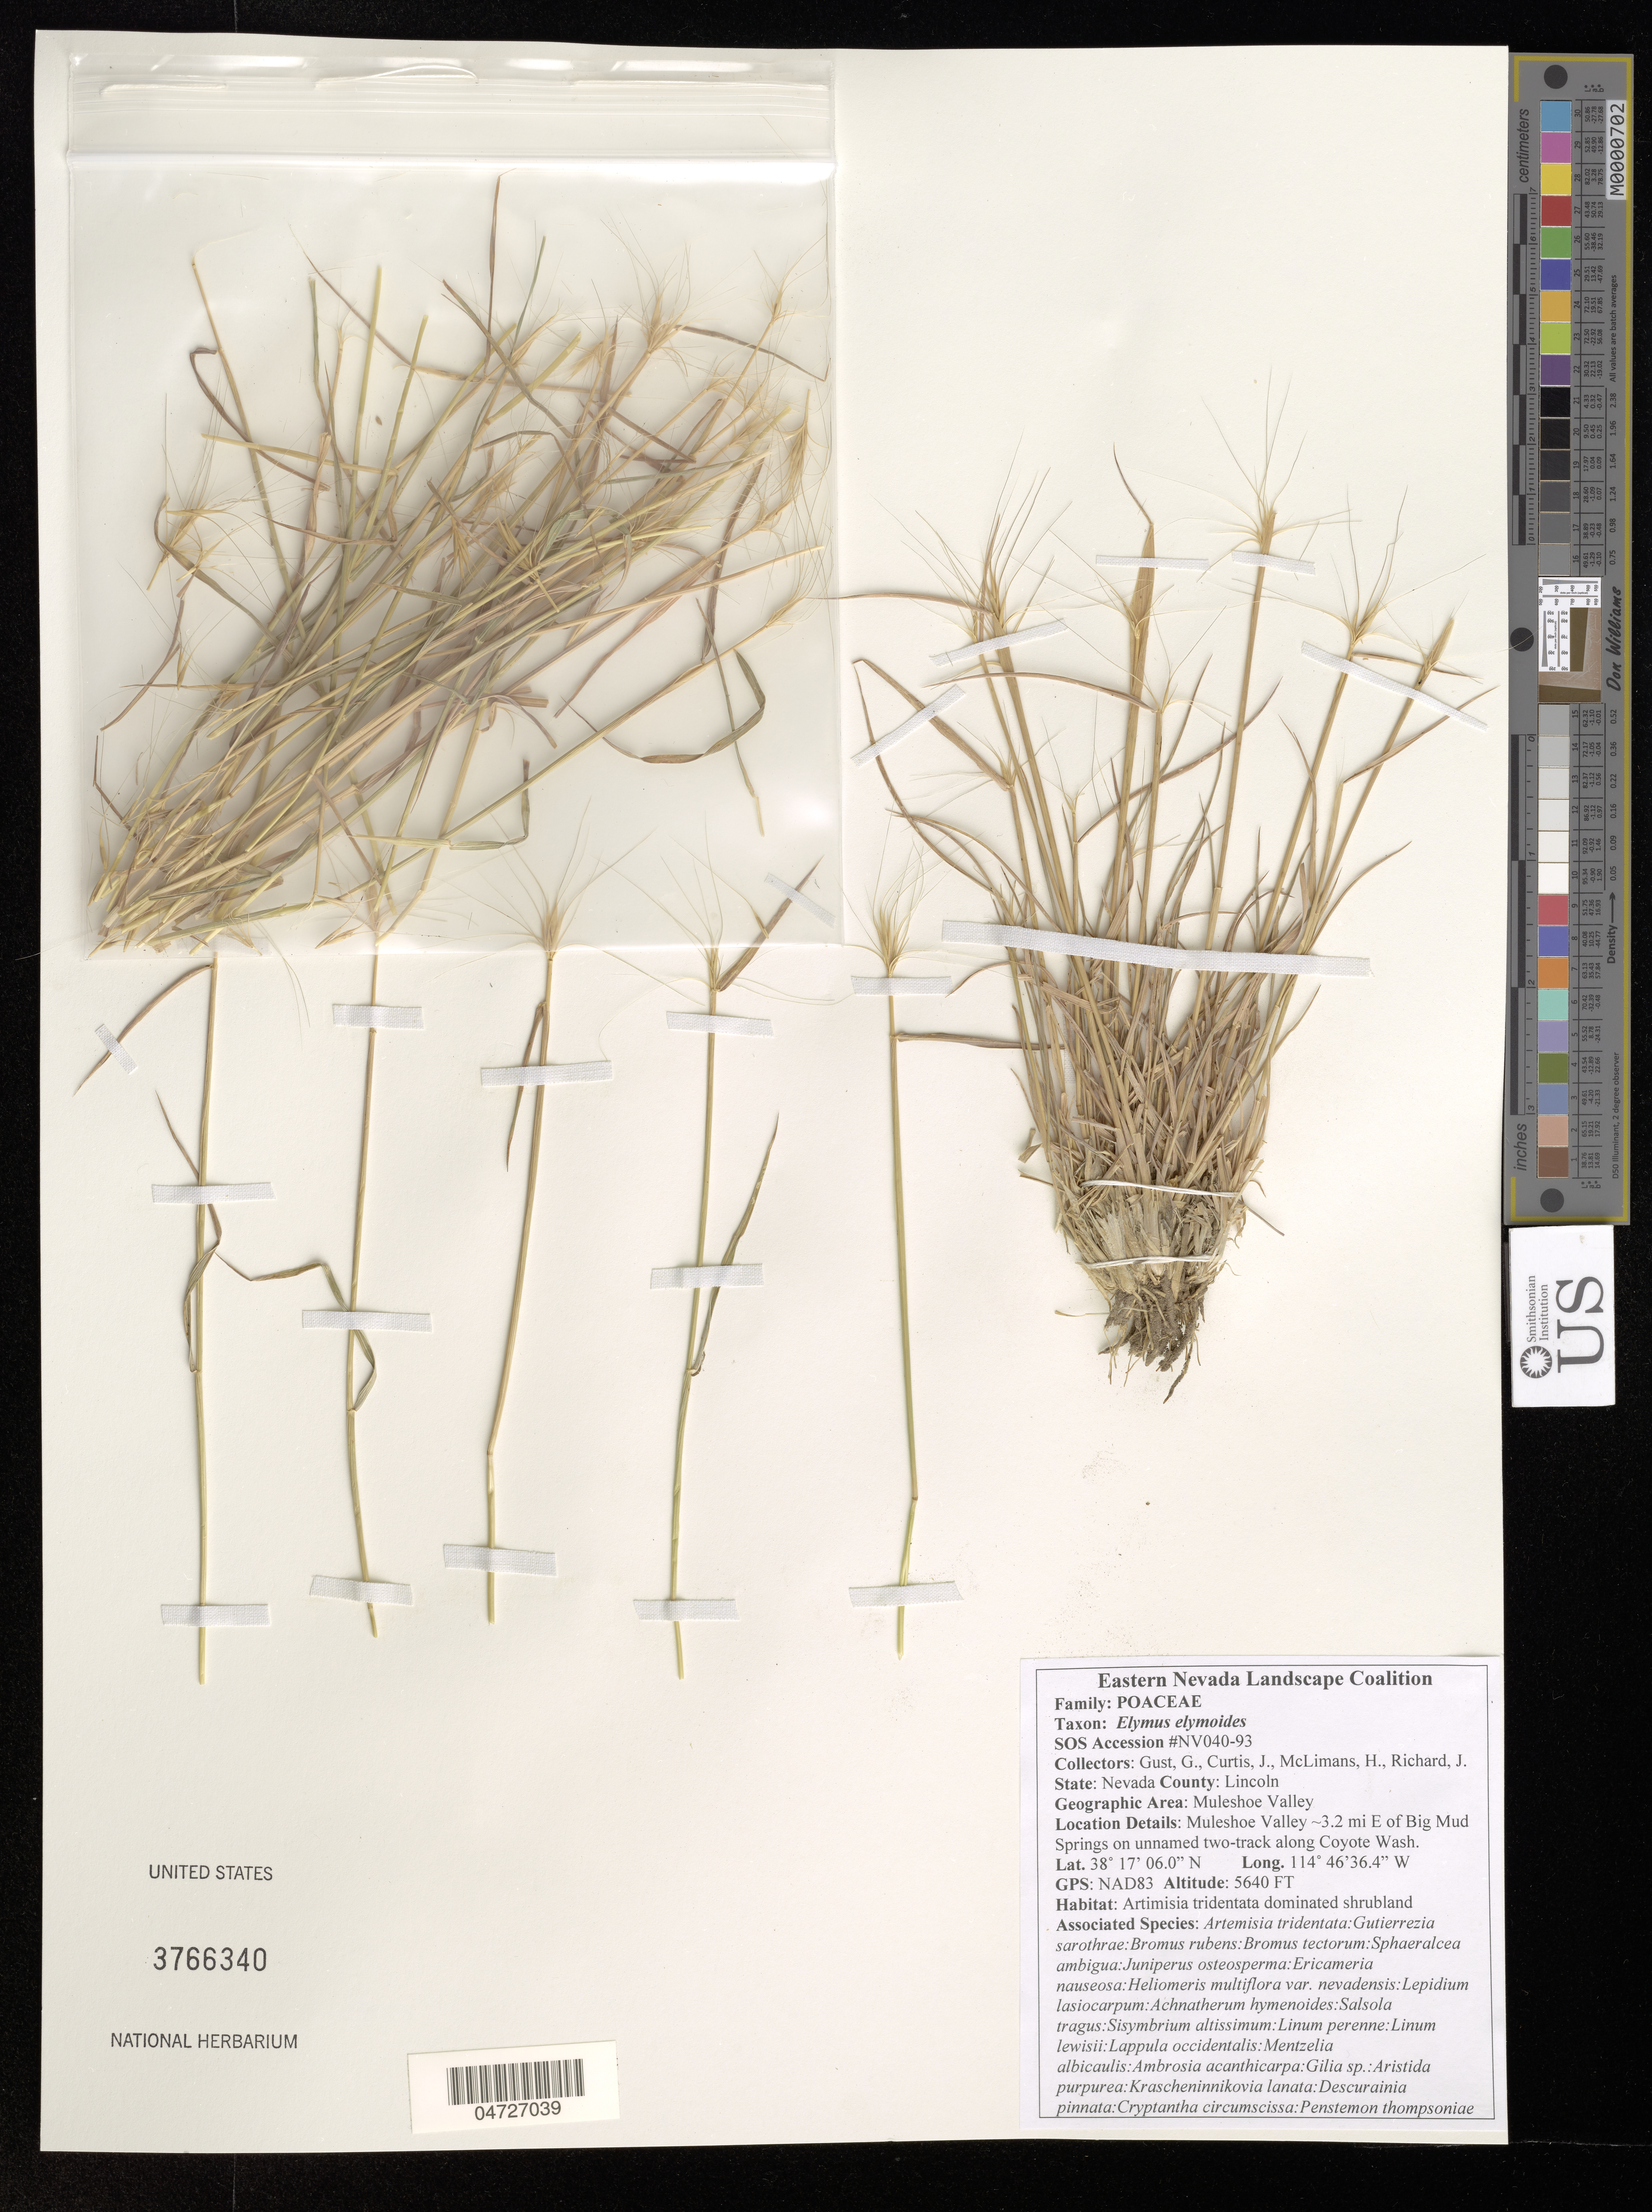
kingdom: Plantae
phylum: Tracheophyta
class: Liliopsida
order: Poales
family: Poaceae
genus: Elymus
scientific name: Elymus elymoides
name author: (Raf.) Swezey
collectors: G. Gust, J. Curtis, H. McLimans & J. Richard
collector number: NV040-93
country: United States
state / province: Nevada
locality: County: Lincoln. Muleshoe Valley ~3.2 mi E of Big Mud Springs on unnamed two-track along Coyote Wash.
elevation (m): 1719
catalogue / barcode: US 3766340